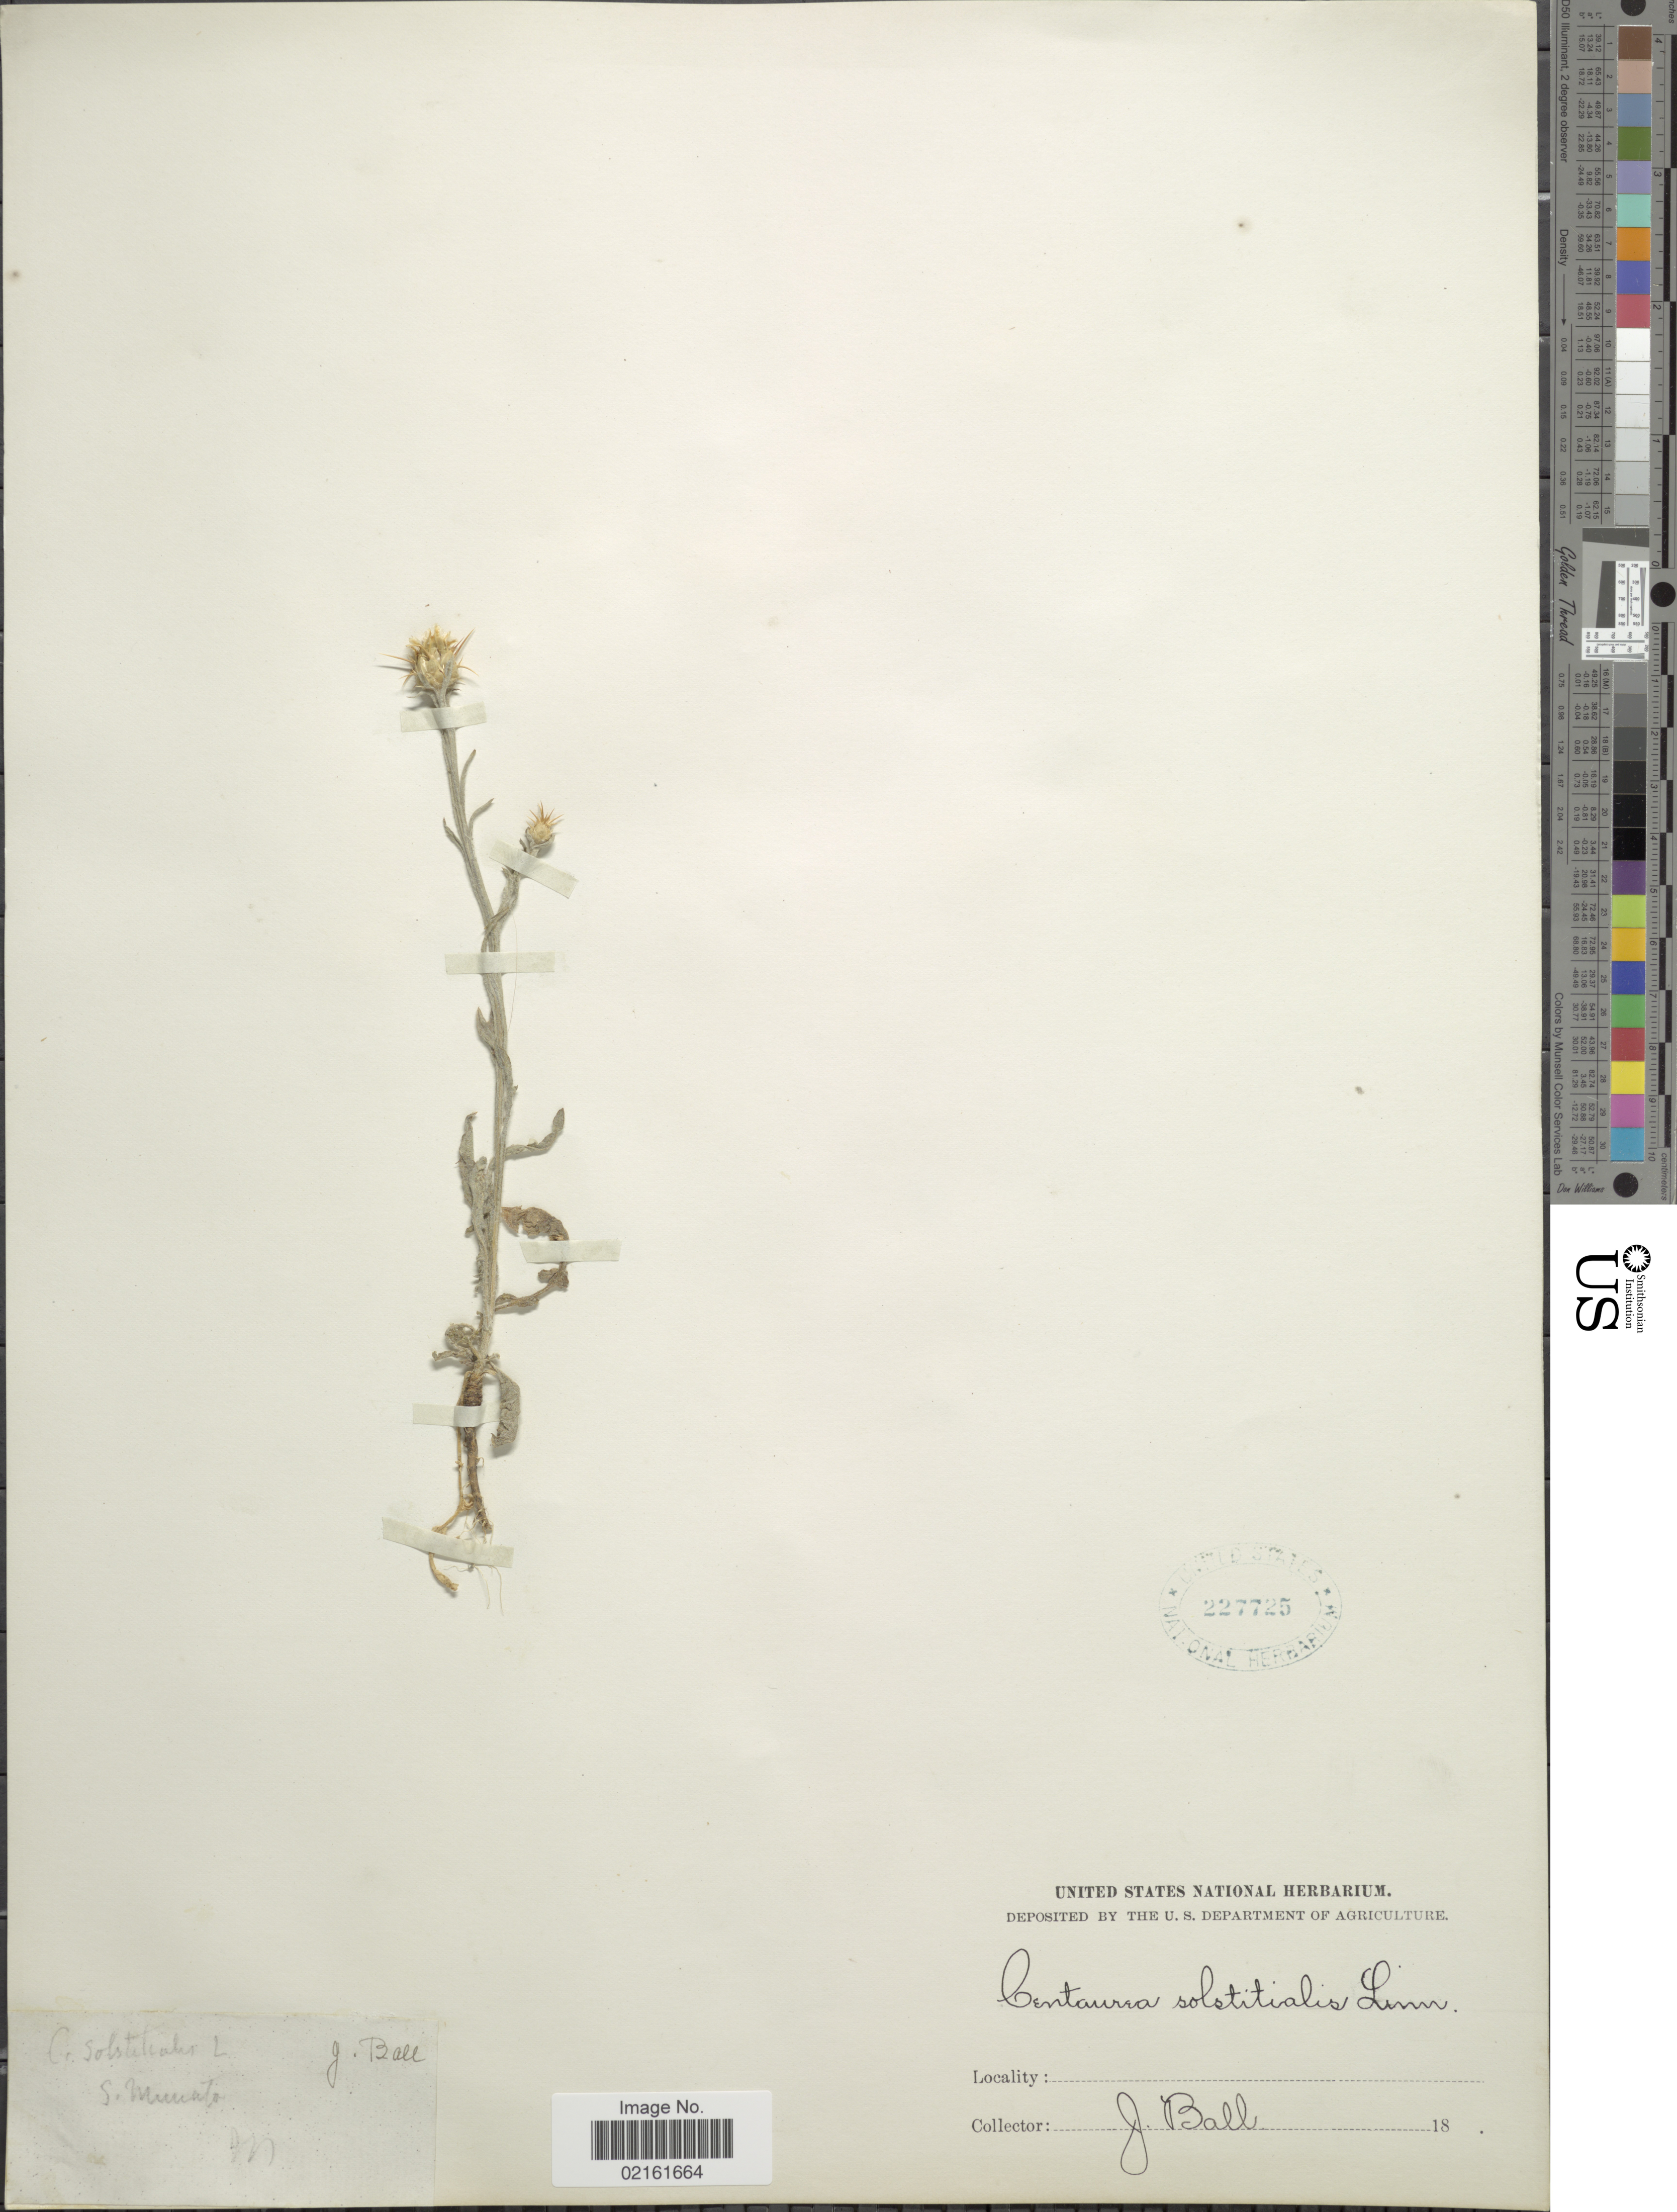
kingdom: Plantae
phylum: Tracheophyta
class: Magnoliopsida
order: Asterales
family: Asteraceae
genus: Centaurea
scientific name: Centaurea solstitialis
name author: L.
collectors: J. Ball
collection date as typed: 18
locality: S. Munato [interpreted]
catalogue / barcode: US 227725